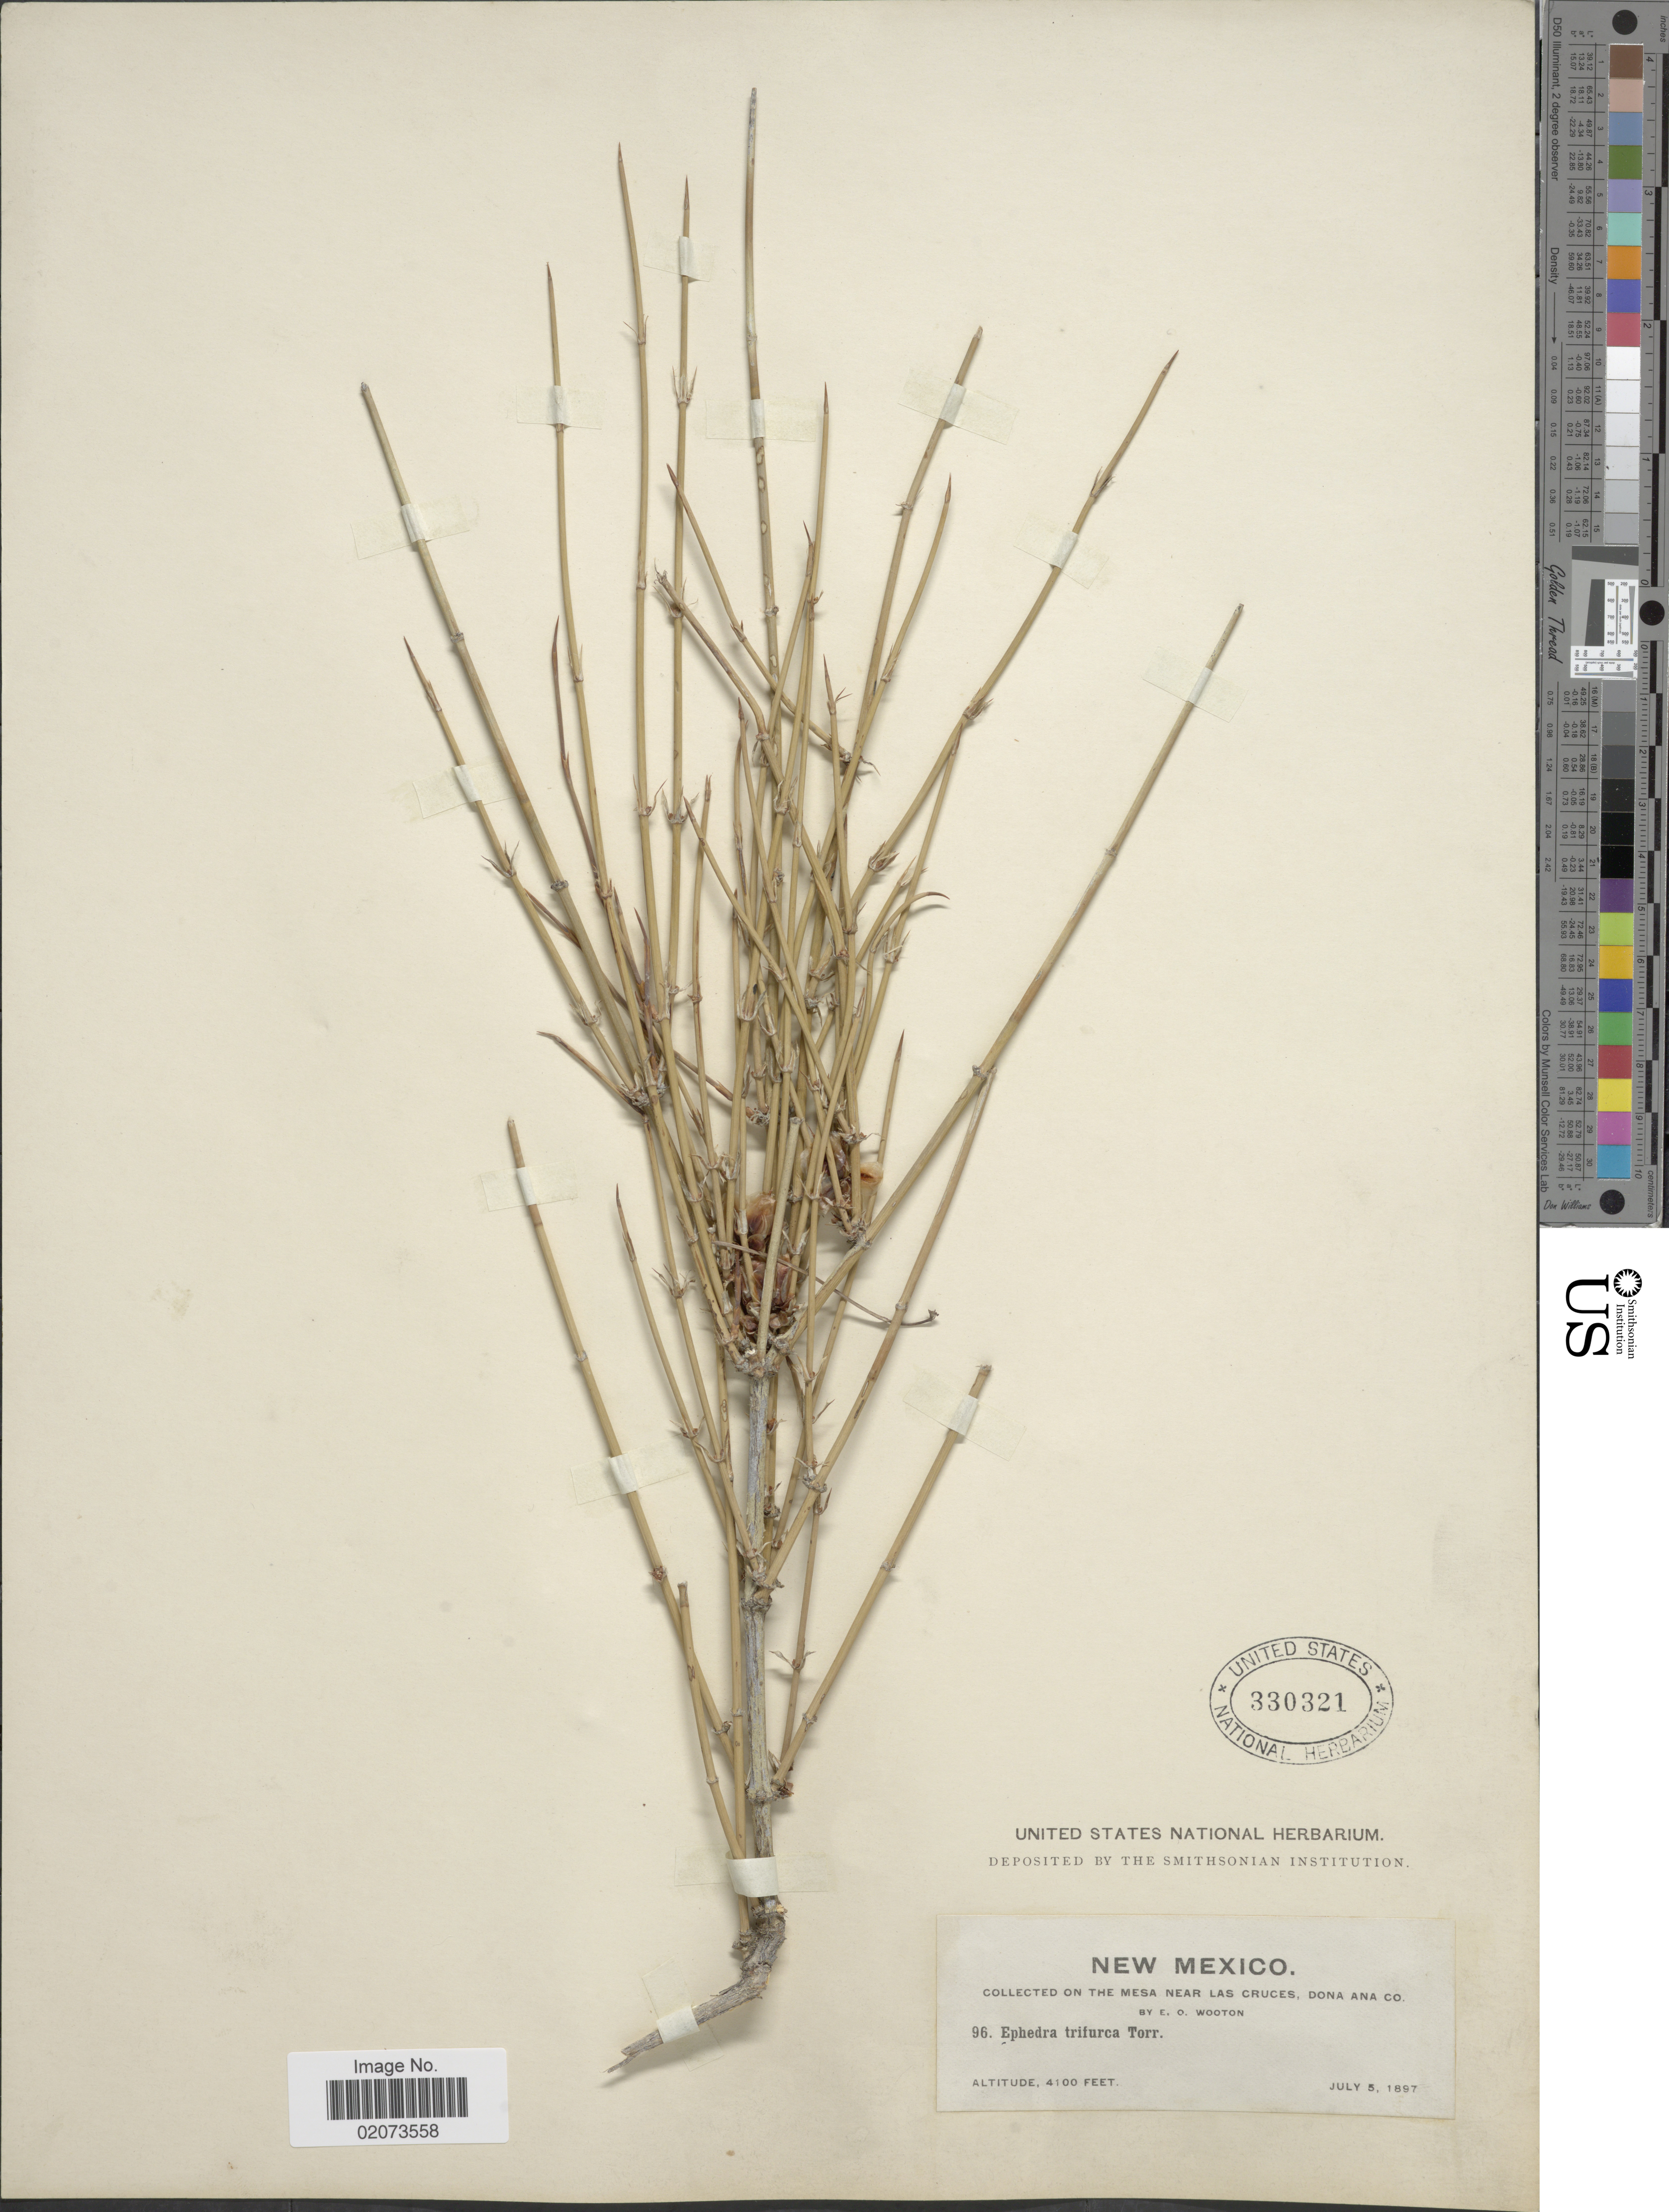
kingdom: Plantae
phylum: Tracheophyta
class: Gnetopsida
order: Ephedrales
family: Ephedraceae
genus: Ephedra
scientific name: Ephedra trifurca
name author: Torr. ex S. Watson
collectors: E. O. Wooton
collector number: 96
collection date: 1897-07-05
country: United States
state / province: New Mexico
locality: On the Mesa near Las Cruces, Dona Ana Co.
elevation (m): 1250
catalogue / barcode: US 330321